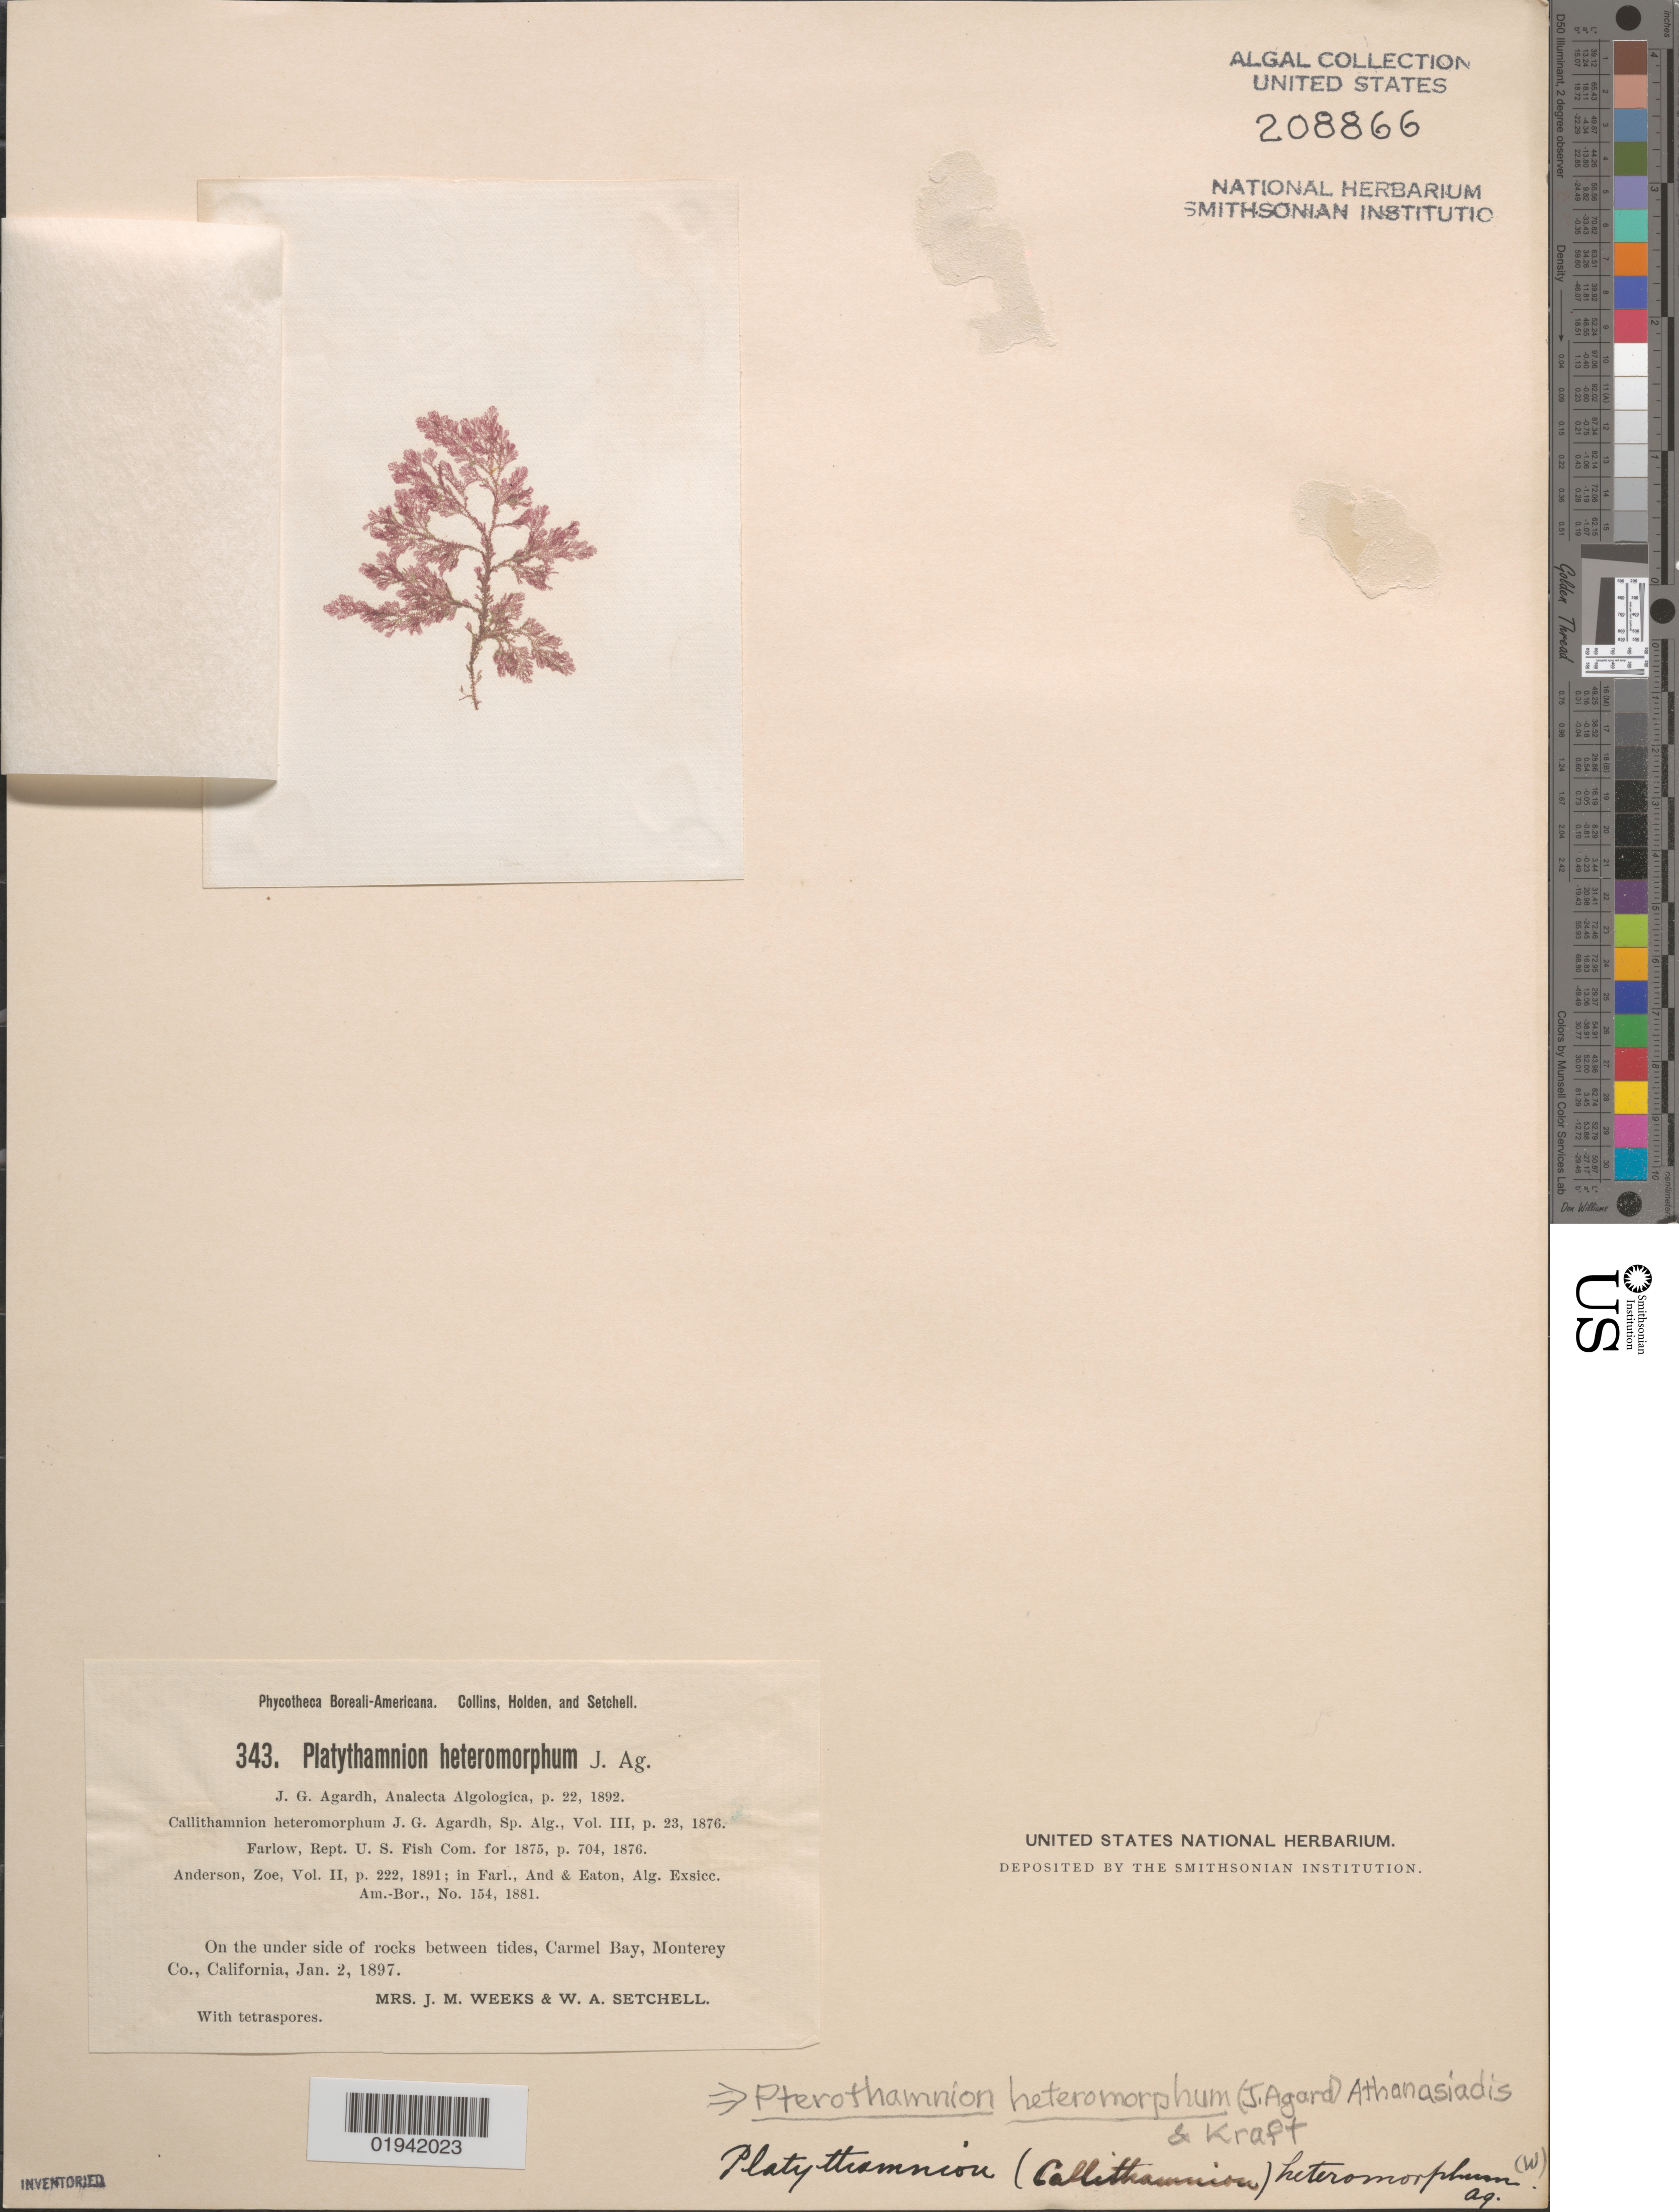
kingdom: Plantae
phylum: Rhodophyta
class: Florideophyceae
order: Ceramiales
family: Ceramiaceae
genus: Pterothamnion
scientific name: Pterothamnion heteromorphum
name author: (J. Agardh) A. Athanasiadis & G.T.Kraft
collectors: Mrs. J. Weeks & W. Setchell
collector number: PB-A 343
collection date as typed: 02 Jan 1897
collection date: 1897-01-02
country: United States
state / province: California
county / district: Monterey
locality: Carmel Bay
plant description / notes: Collins, Holden & Setchell, Phycotheca Boreali-Americana, as Platythamnion heteromorphum J. Ag.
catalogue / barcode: US 208866